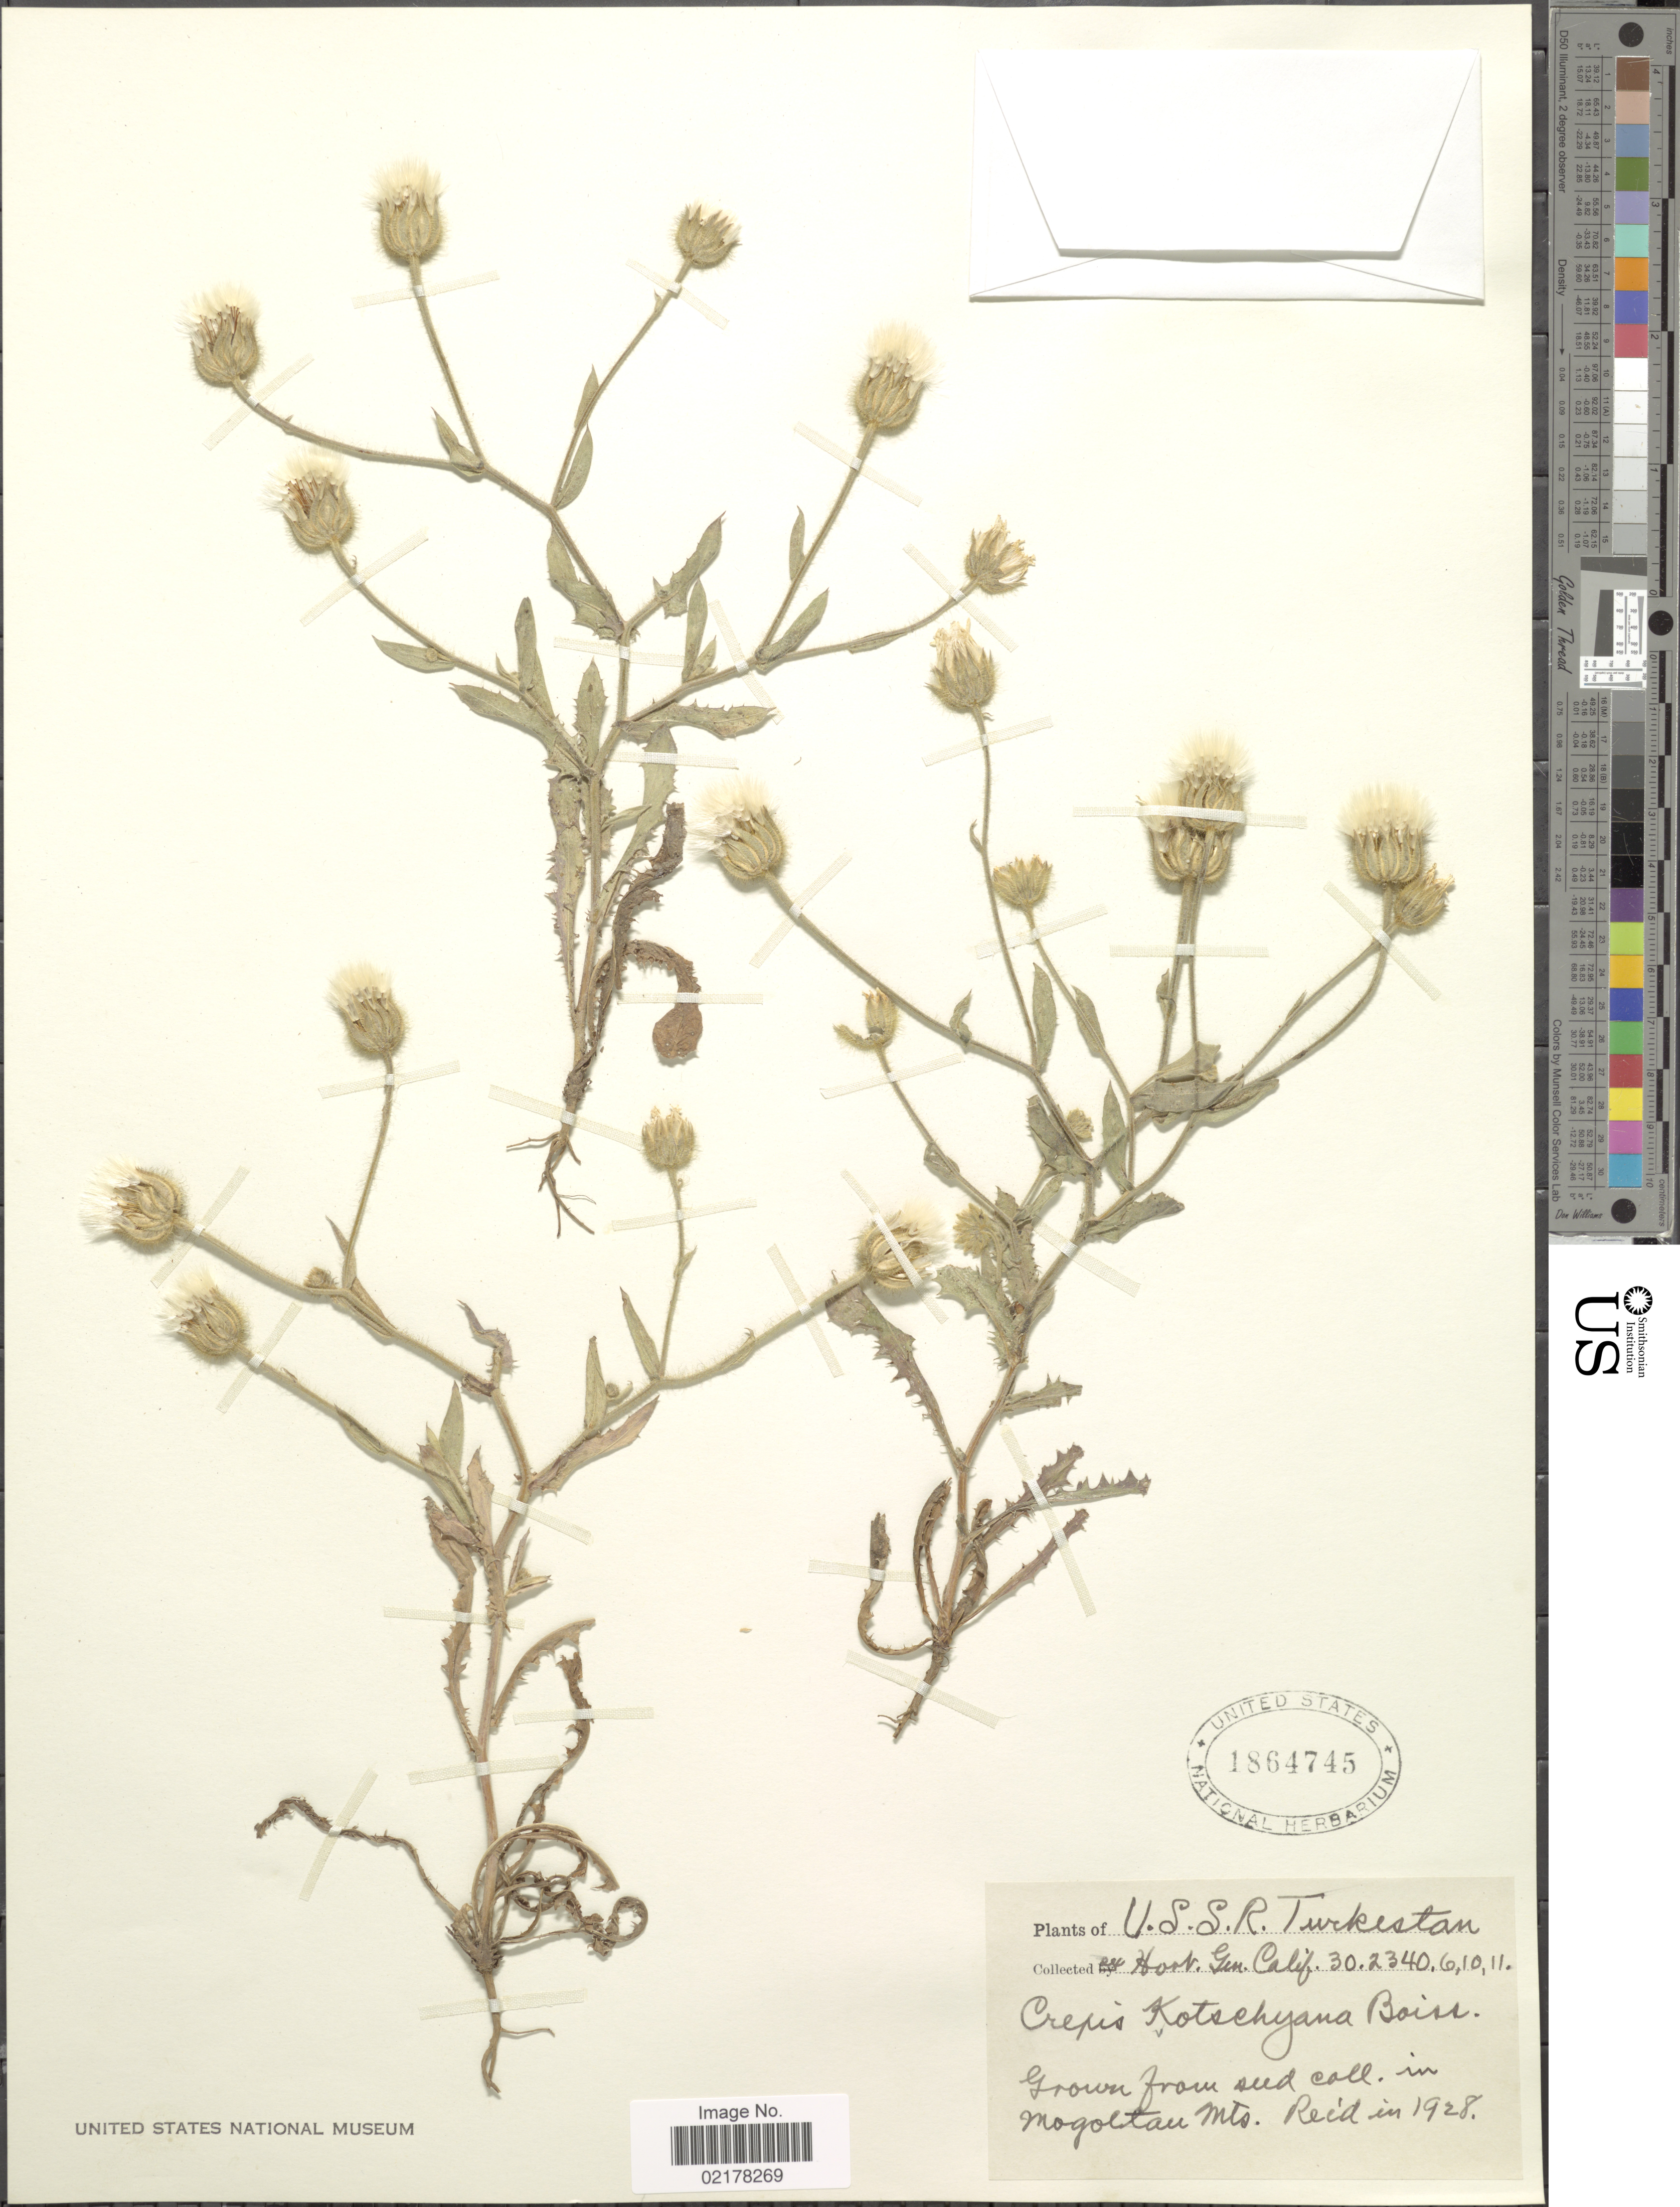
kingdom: Plantae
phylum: Tracheophyta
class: Magnoliopsida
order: Asterales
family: Asteraceae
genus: Crepis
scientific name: Crepis kotschyana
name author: (Boiss.) Boiss.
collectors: Hort. Gen. Calif.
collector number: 30.2340.6.10.11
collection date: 1928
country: United States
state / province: California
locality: Seed from Mogoltan Mts.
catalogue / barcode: US 1864745